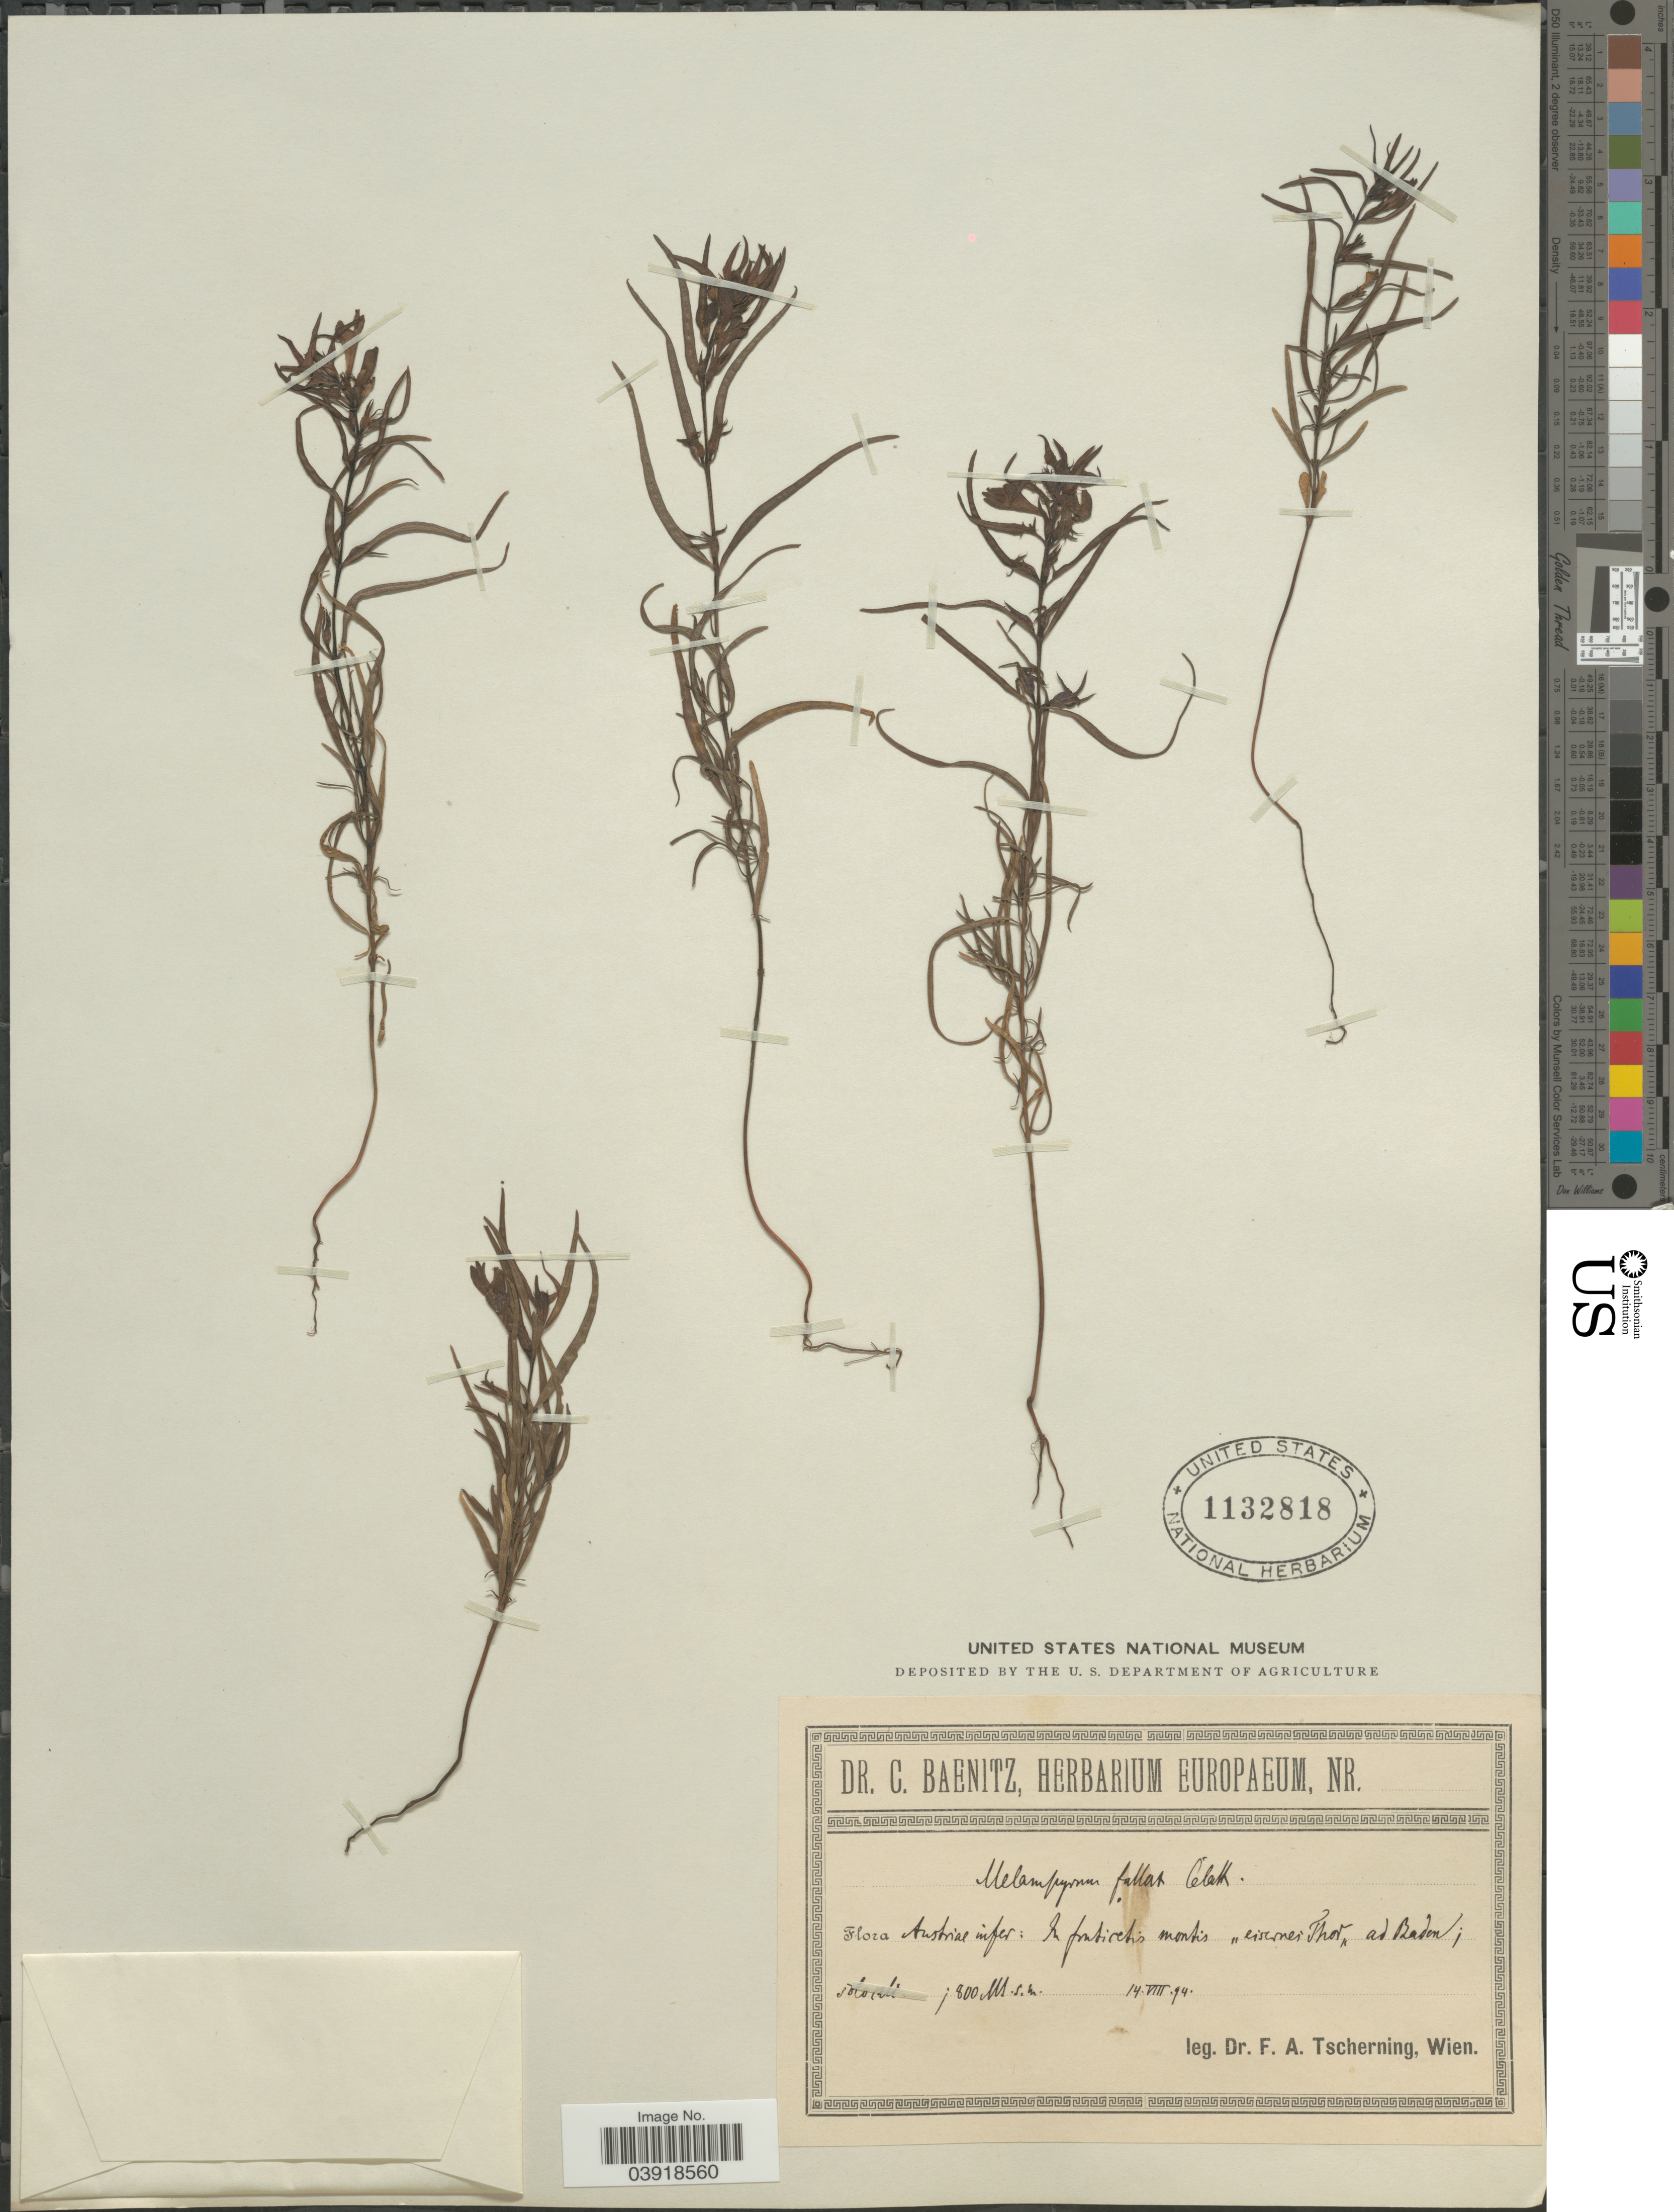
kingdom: Plantae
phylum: Tracheophyta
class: Magnoliopsida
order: Lamiales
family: Orobanchaceae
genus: Melampyrum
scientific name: Melampyrum fallax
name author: Beck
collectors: F. A. Tscherning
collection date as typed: Transcribed d/m/y: 14/8/94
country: Austria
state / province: Wien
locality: Austria infer: In fruticetis montis "eisrmes Thor" ad Baden.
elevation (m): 800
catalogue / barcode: US 1132818